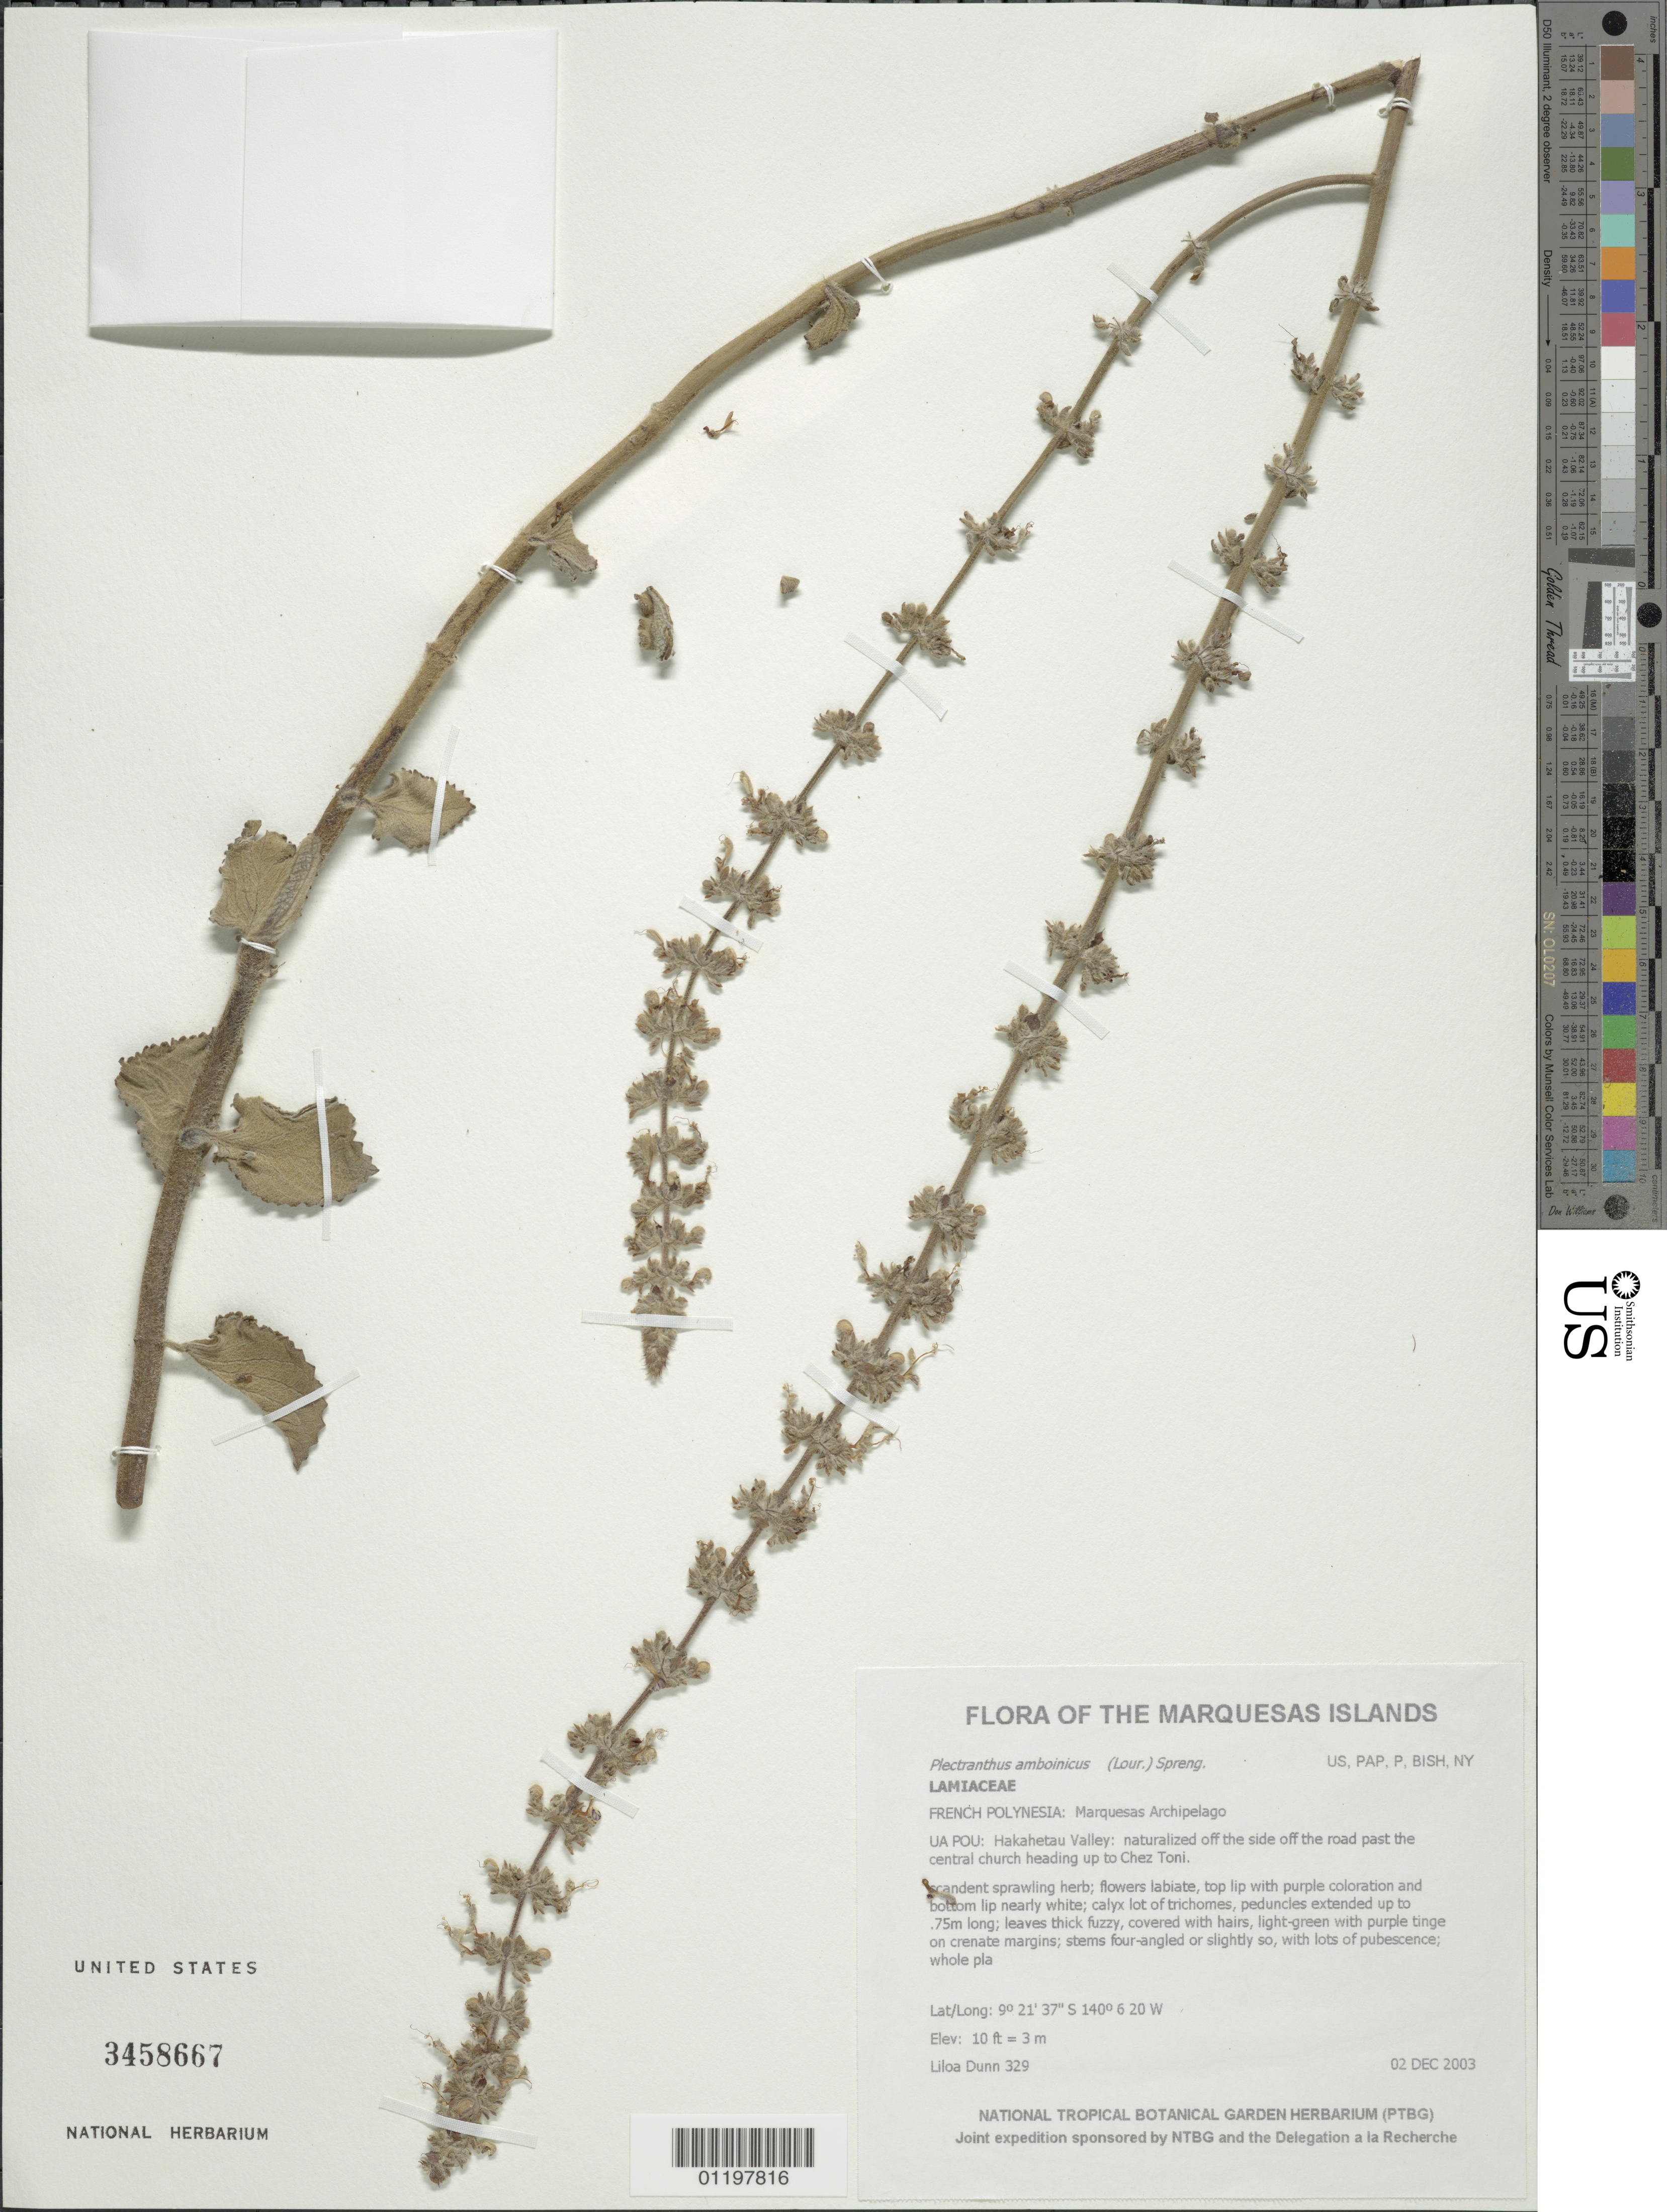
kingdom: Plantae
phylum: Tracheophyta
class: Magnoliopsida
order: Lamiales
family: Lamiaceae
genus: Coleus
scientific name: Coleus amboinicus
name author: Lour.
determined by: Wagner, W. L., (BOT), Smithsonian Institution - National Museum of Natural History (UNITED STATES)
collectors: L. Dunn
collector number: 329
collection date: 2003-12-02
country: French Polynesia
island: Ua Pou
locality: Hakahetau Valley: naturalized off the side off the road past the central church heading up to Chez Toni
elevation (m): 3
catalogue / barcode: US 3458667